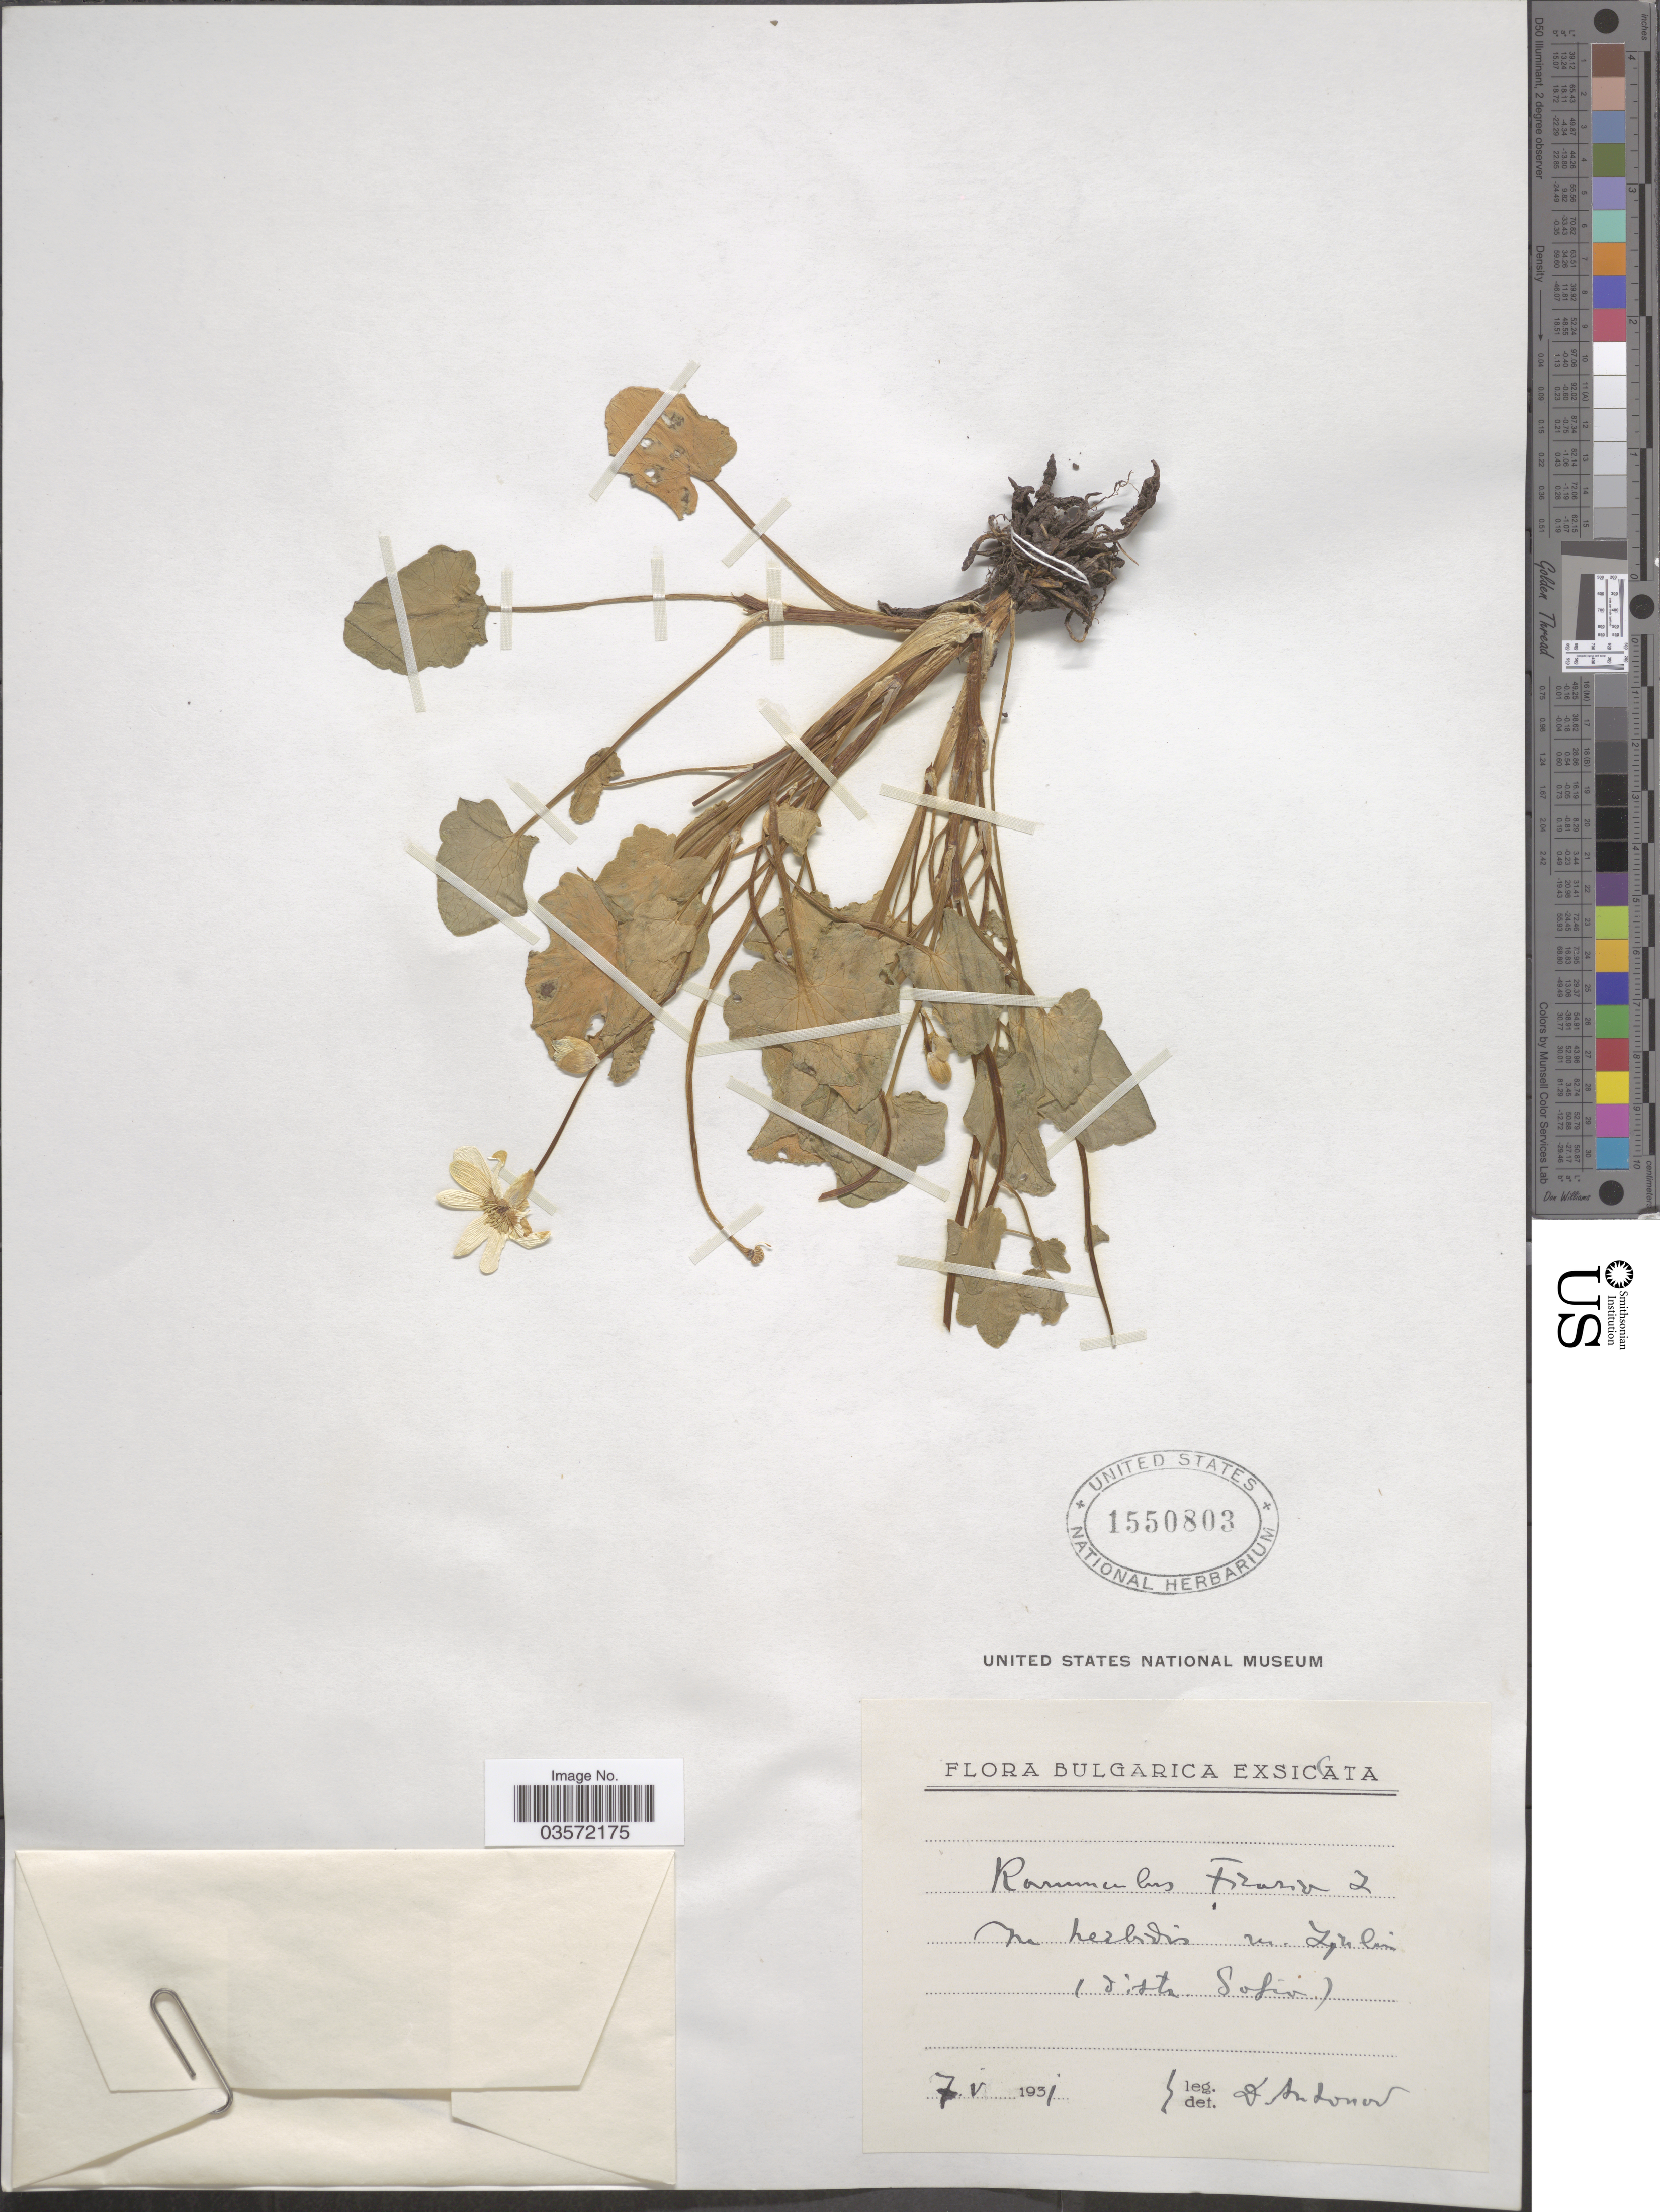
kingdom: Plantae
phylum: Tracheophyta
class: Magnoliopsida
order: Ranunculales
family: Ranunculaceae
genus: Ranunculus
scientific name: Ranunculus sp.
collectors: D. Antonov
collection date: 1931-05-07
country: Bulgaria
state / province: Sofia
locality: In herbidis m. Zinlin [interpreted] (distr. Sofia).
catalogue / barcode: US 1550803